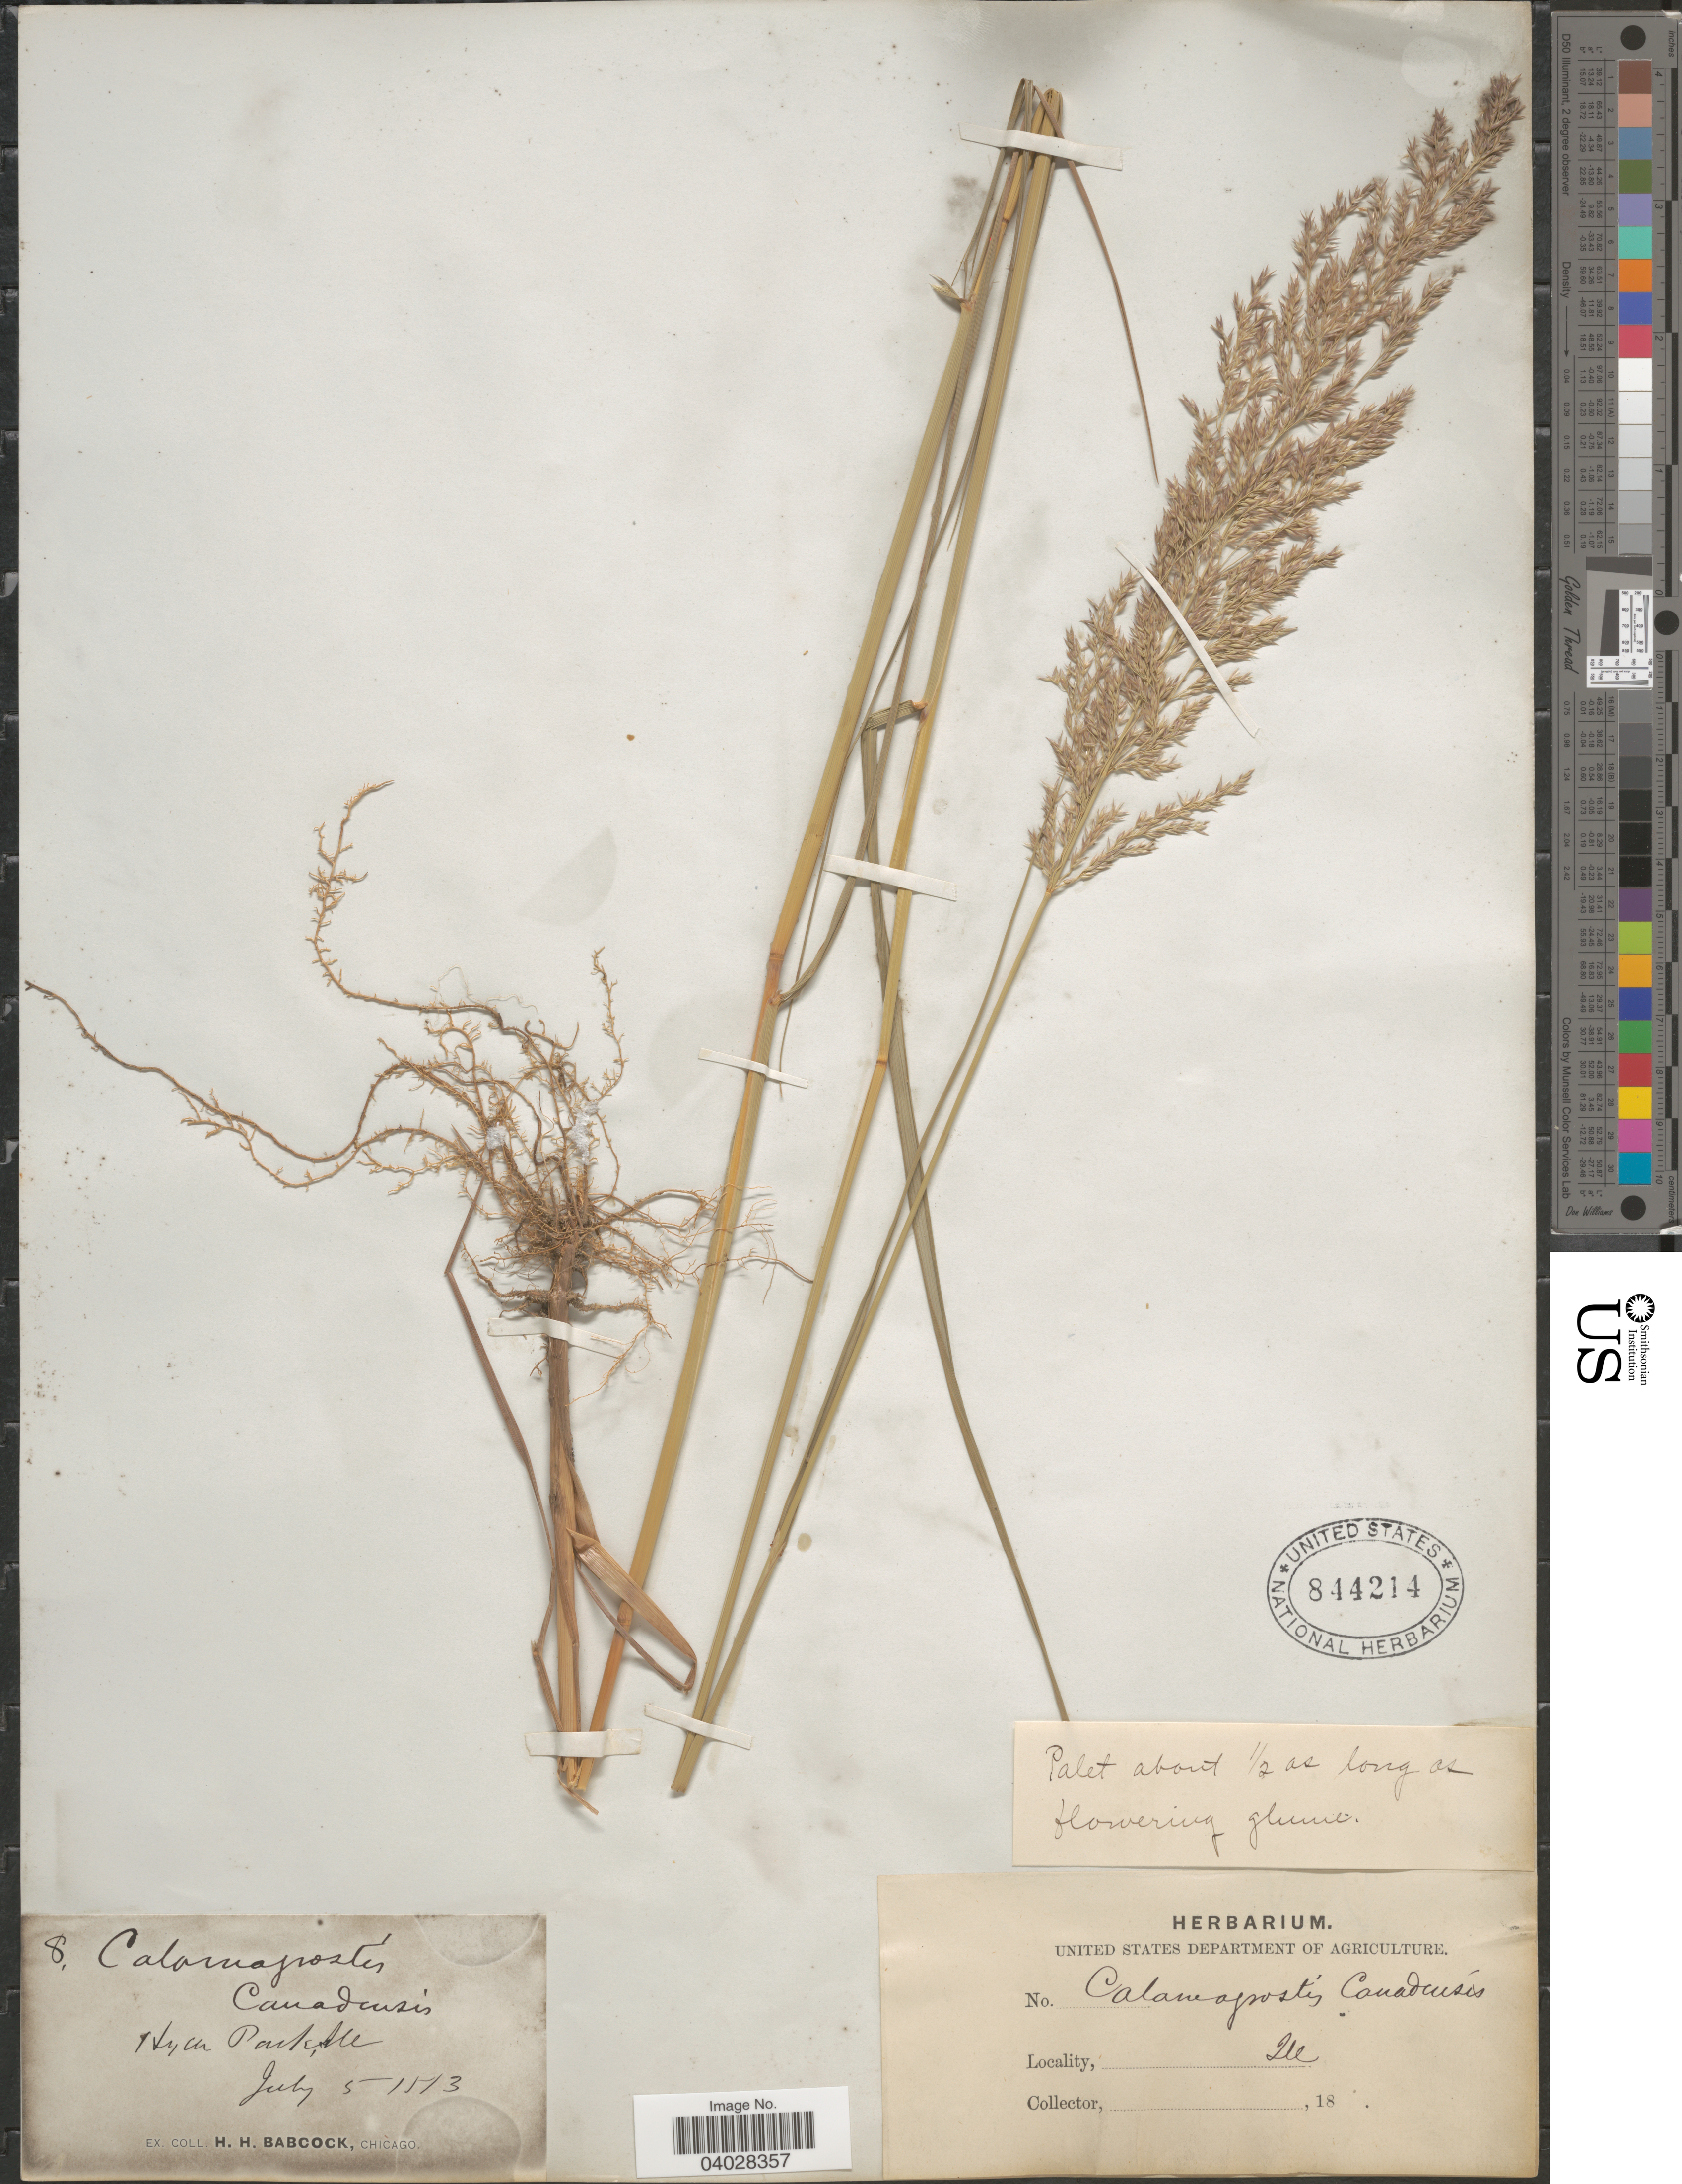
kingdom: Plantae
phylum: Tracheophyta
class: Liliopsida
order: Poales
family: Poaceae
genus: Calamagrostis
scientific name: Calamagrostis canadensis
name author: (Michx.) P. Beauv.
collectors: H. Babcock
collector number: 8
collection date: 1813-07-05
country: United States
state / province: Illinois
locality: Hyde Park.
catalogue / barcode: US 844214